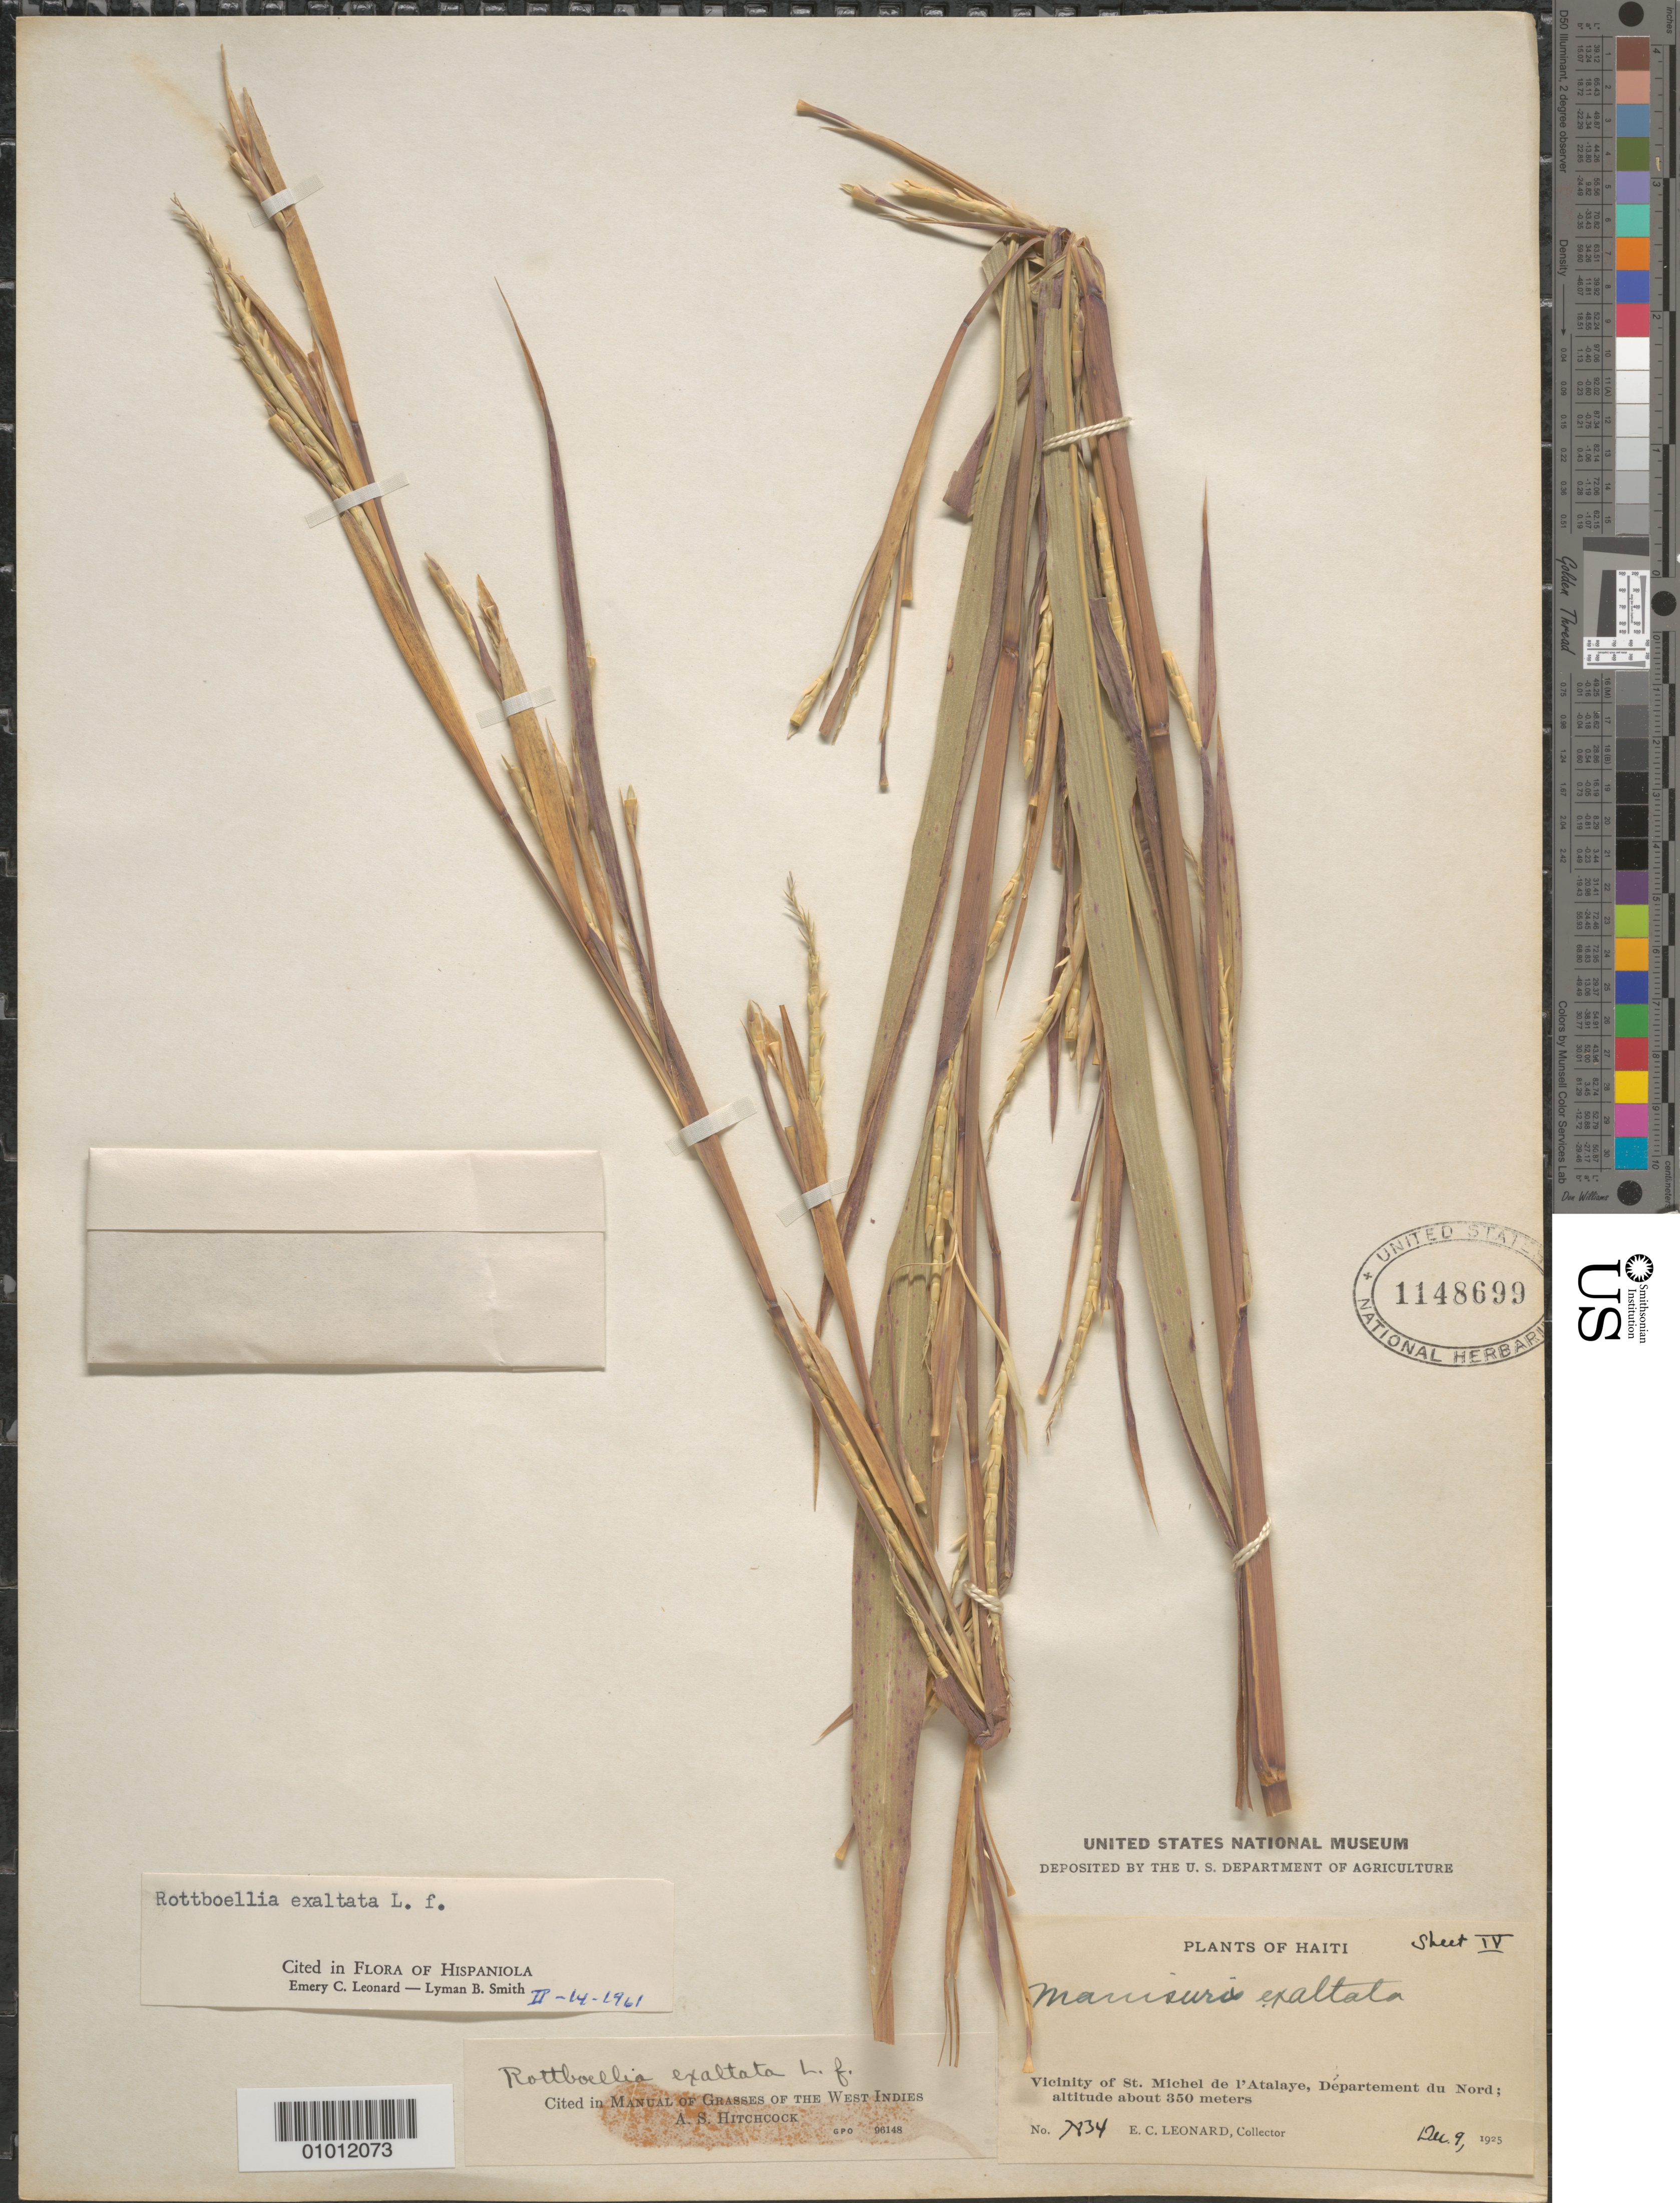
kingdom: Plantae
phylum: Tracheophyta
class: Liliopsida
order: Poales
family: Poaceae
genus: Rottboellia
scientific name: Rottboellia cochinchinensis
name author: (Lour.) Clayton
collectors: E. C. Leonard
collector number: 7834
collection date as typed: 09 Dec 1925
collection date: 1925-12-09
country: Haiti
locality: Vic. of St. Michel de l'Atalaye, Dept. du Nord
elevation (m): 350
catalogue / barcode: US 1148699